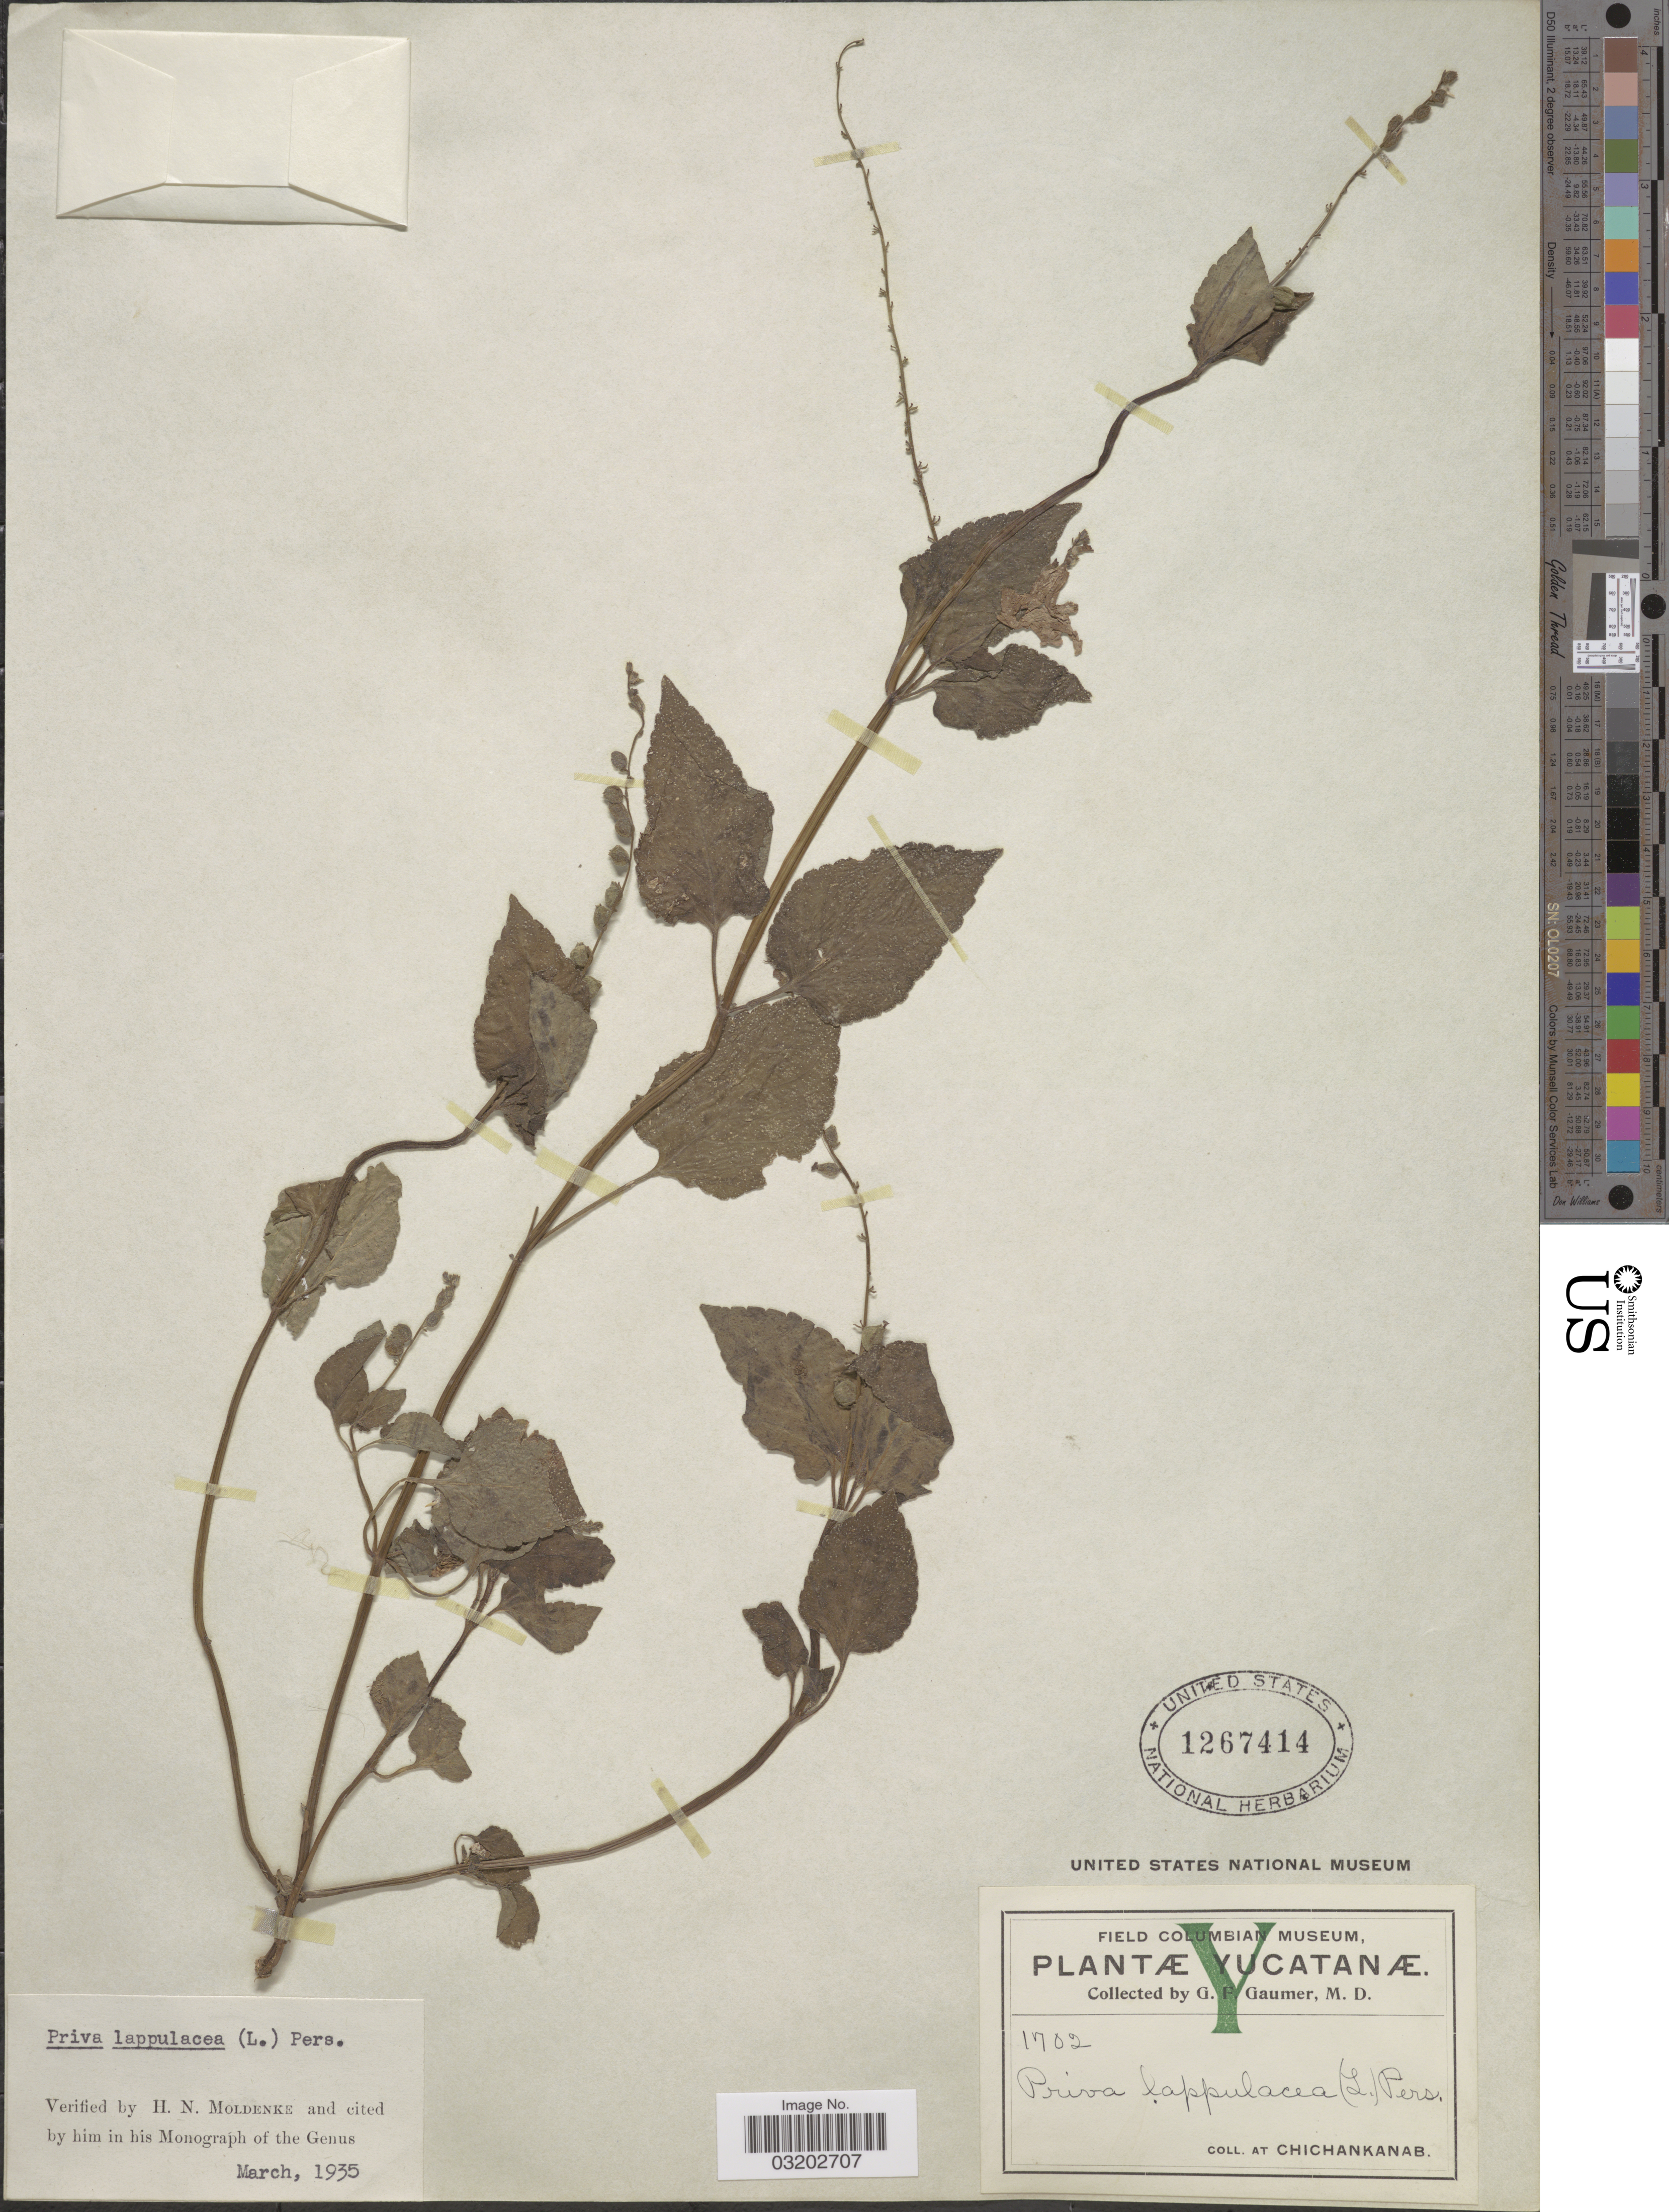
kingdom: Plantae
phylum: Tracheophyta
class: Magnoliopsida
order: Lamiales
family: Verbenaceae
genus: Priva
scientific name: Priva lappulacea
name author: (L.) Pers.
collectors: G. F. Gaumer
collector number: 1702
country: Mexico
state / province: Yucatán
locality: At Chichankanab.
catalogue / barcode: US 1267414